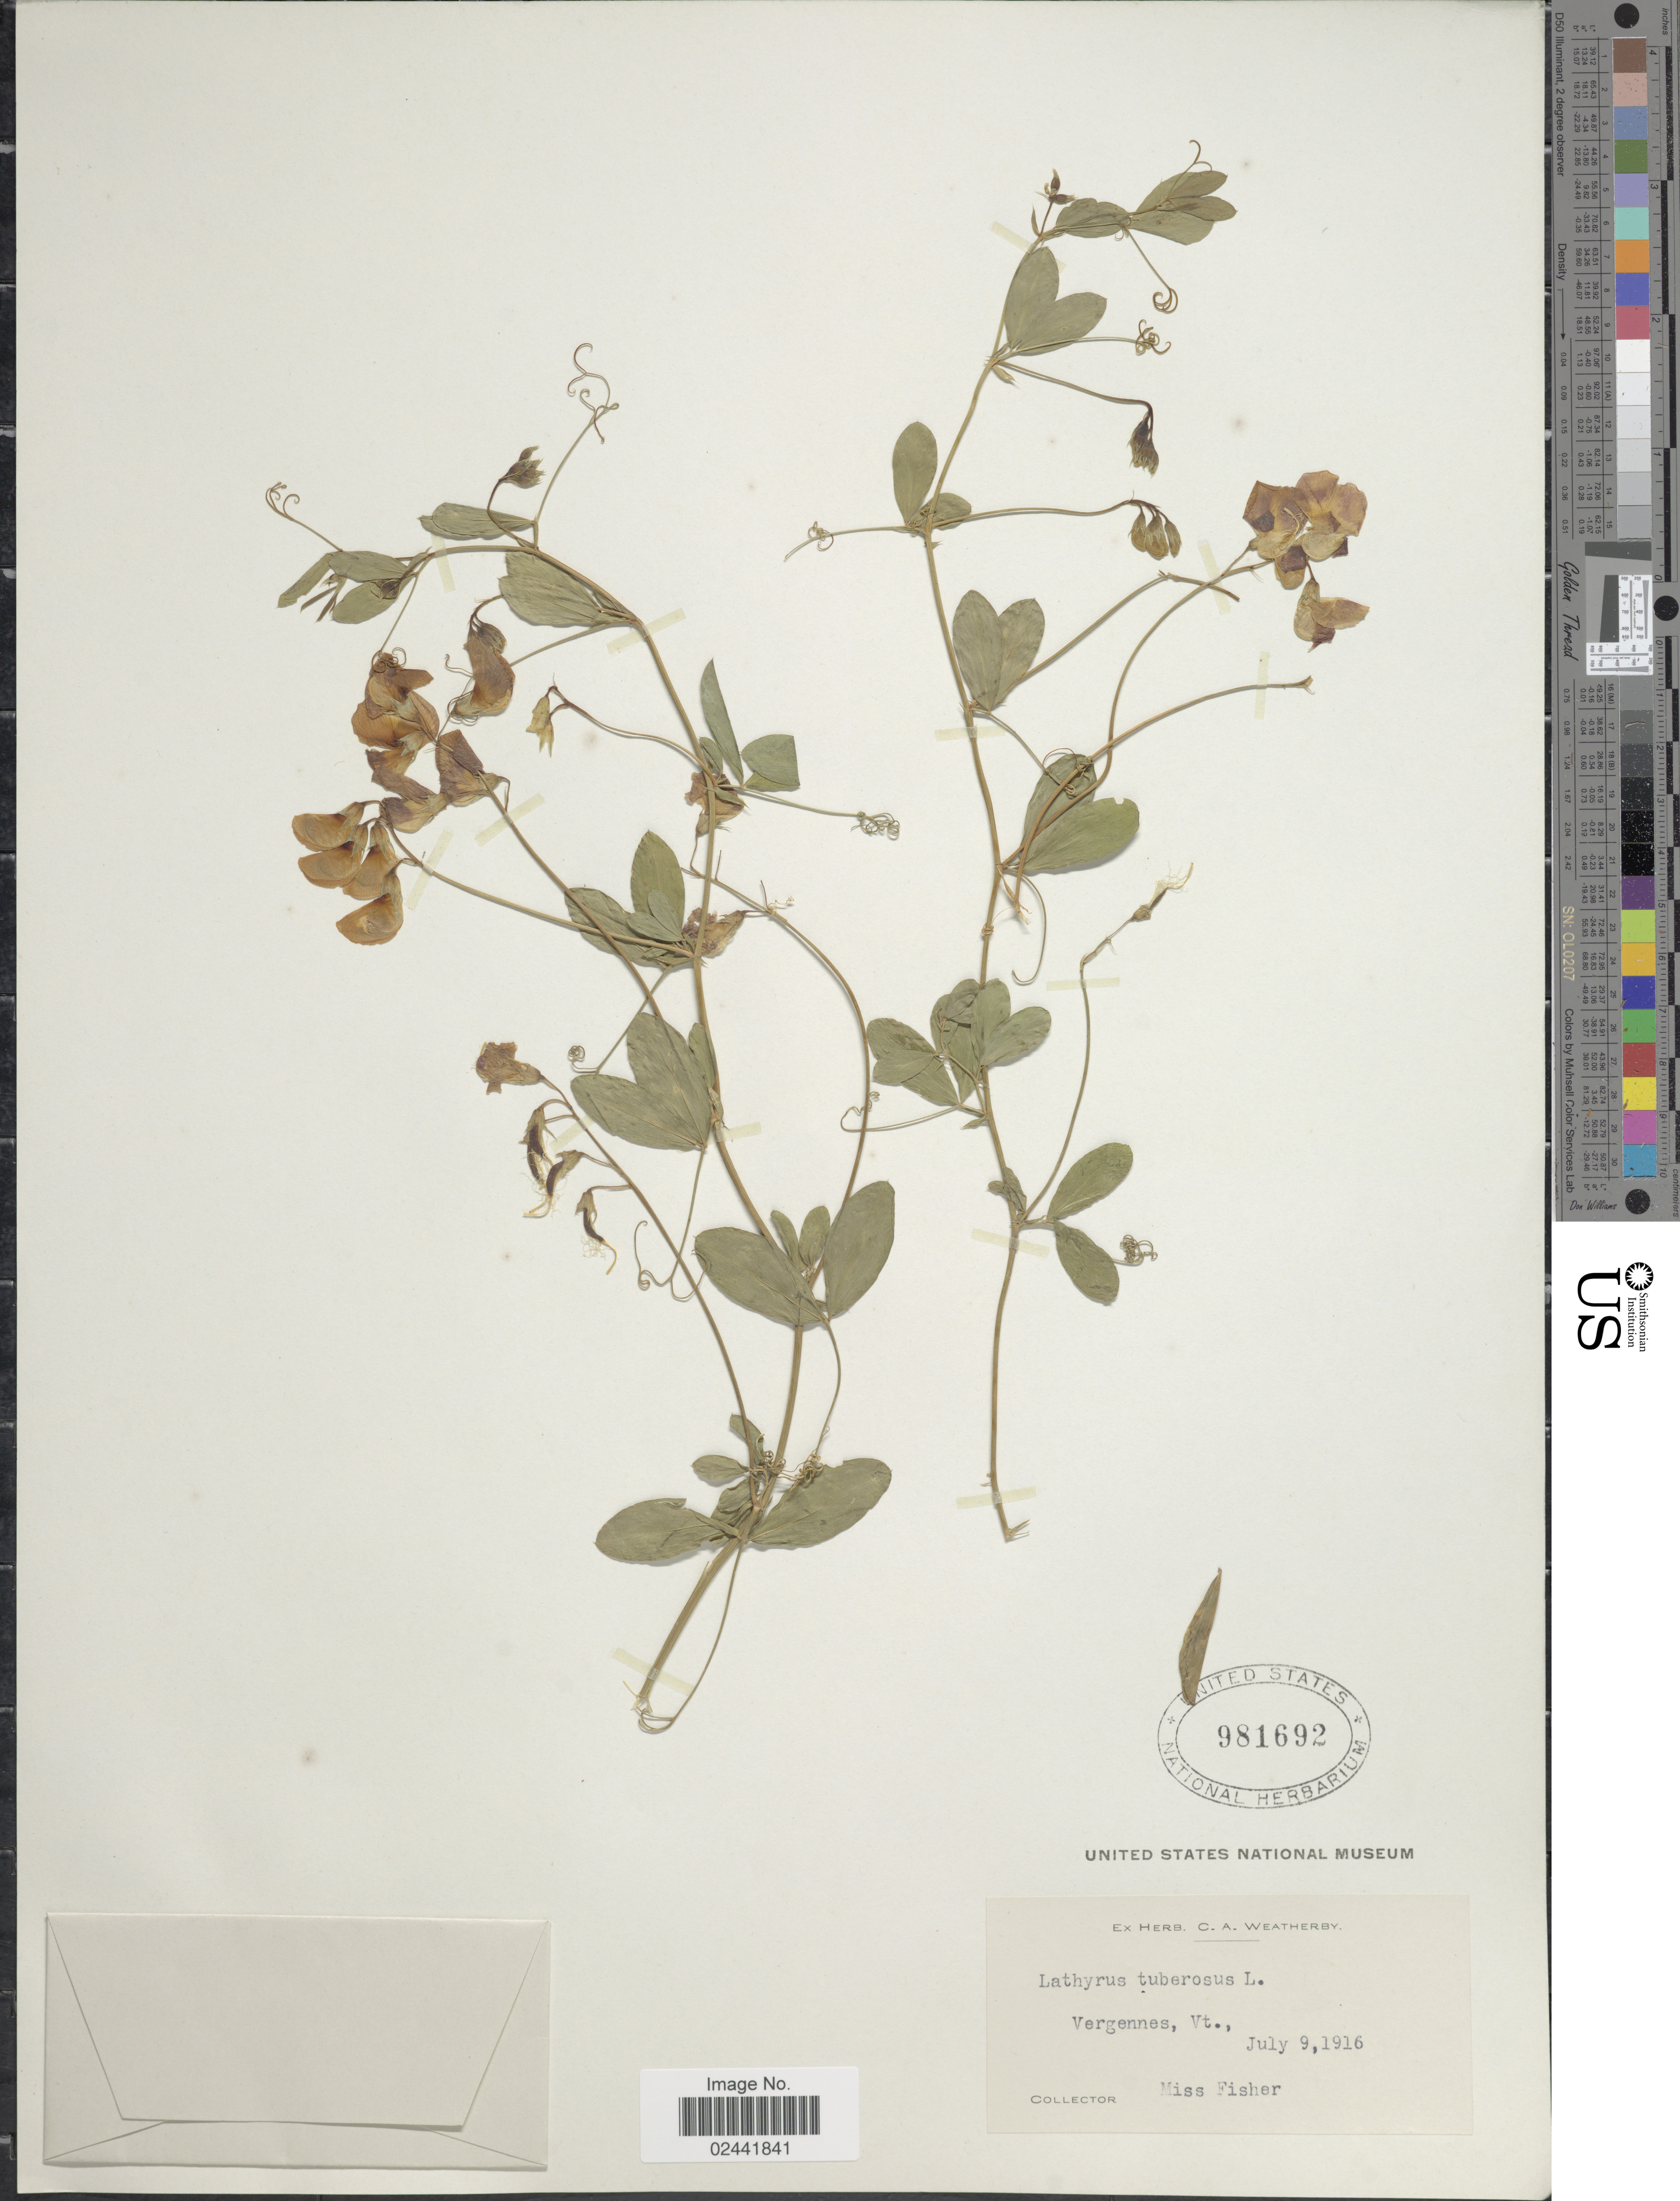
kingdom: Plantae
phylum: Tracheophyta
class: Magnoliopsida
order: Fabales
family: Fabaceae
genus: Lathyrus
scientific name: Lathyrus tuberosus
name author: L.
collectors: -- Fisher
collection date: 1916-07-09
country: United States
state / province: Vermont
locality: Vergennes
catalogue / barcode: US 981692